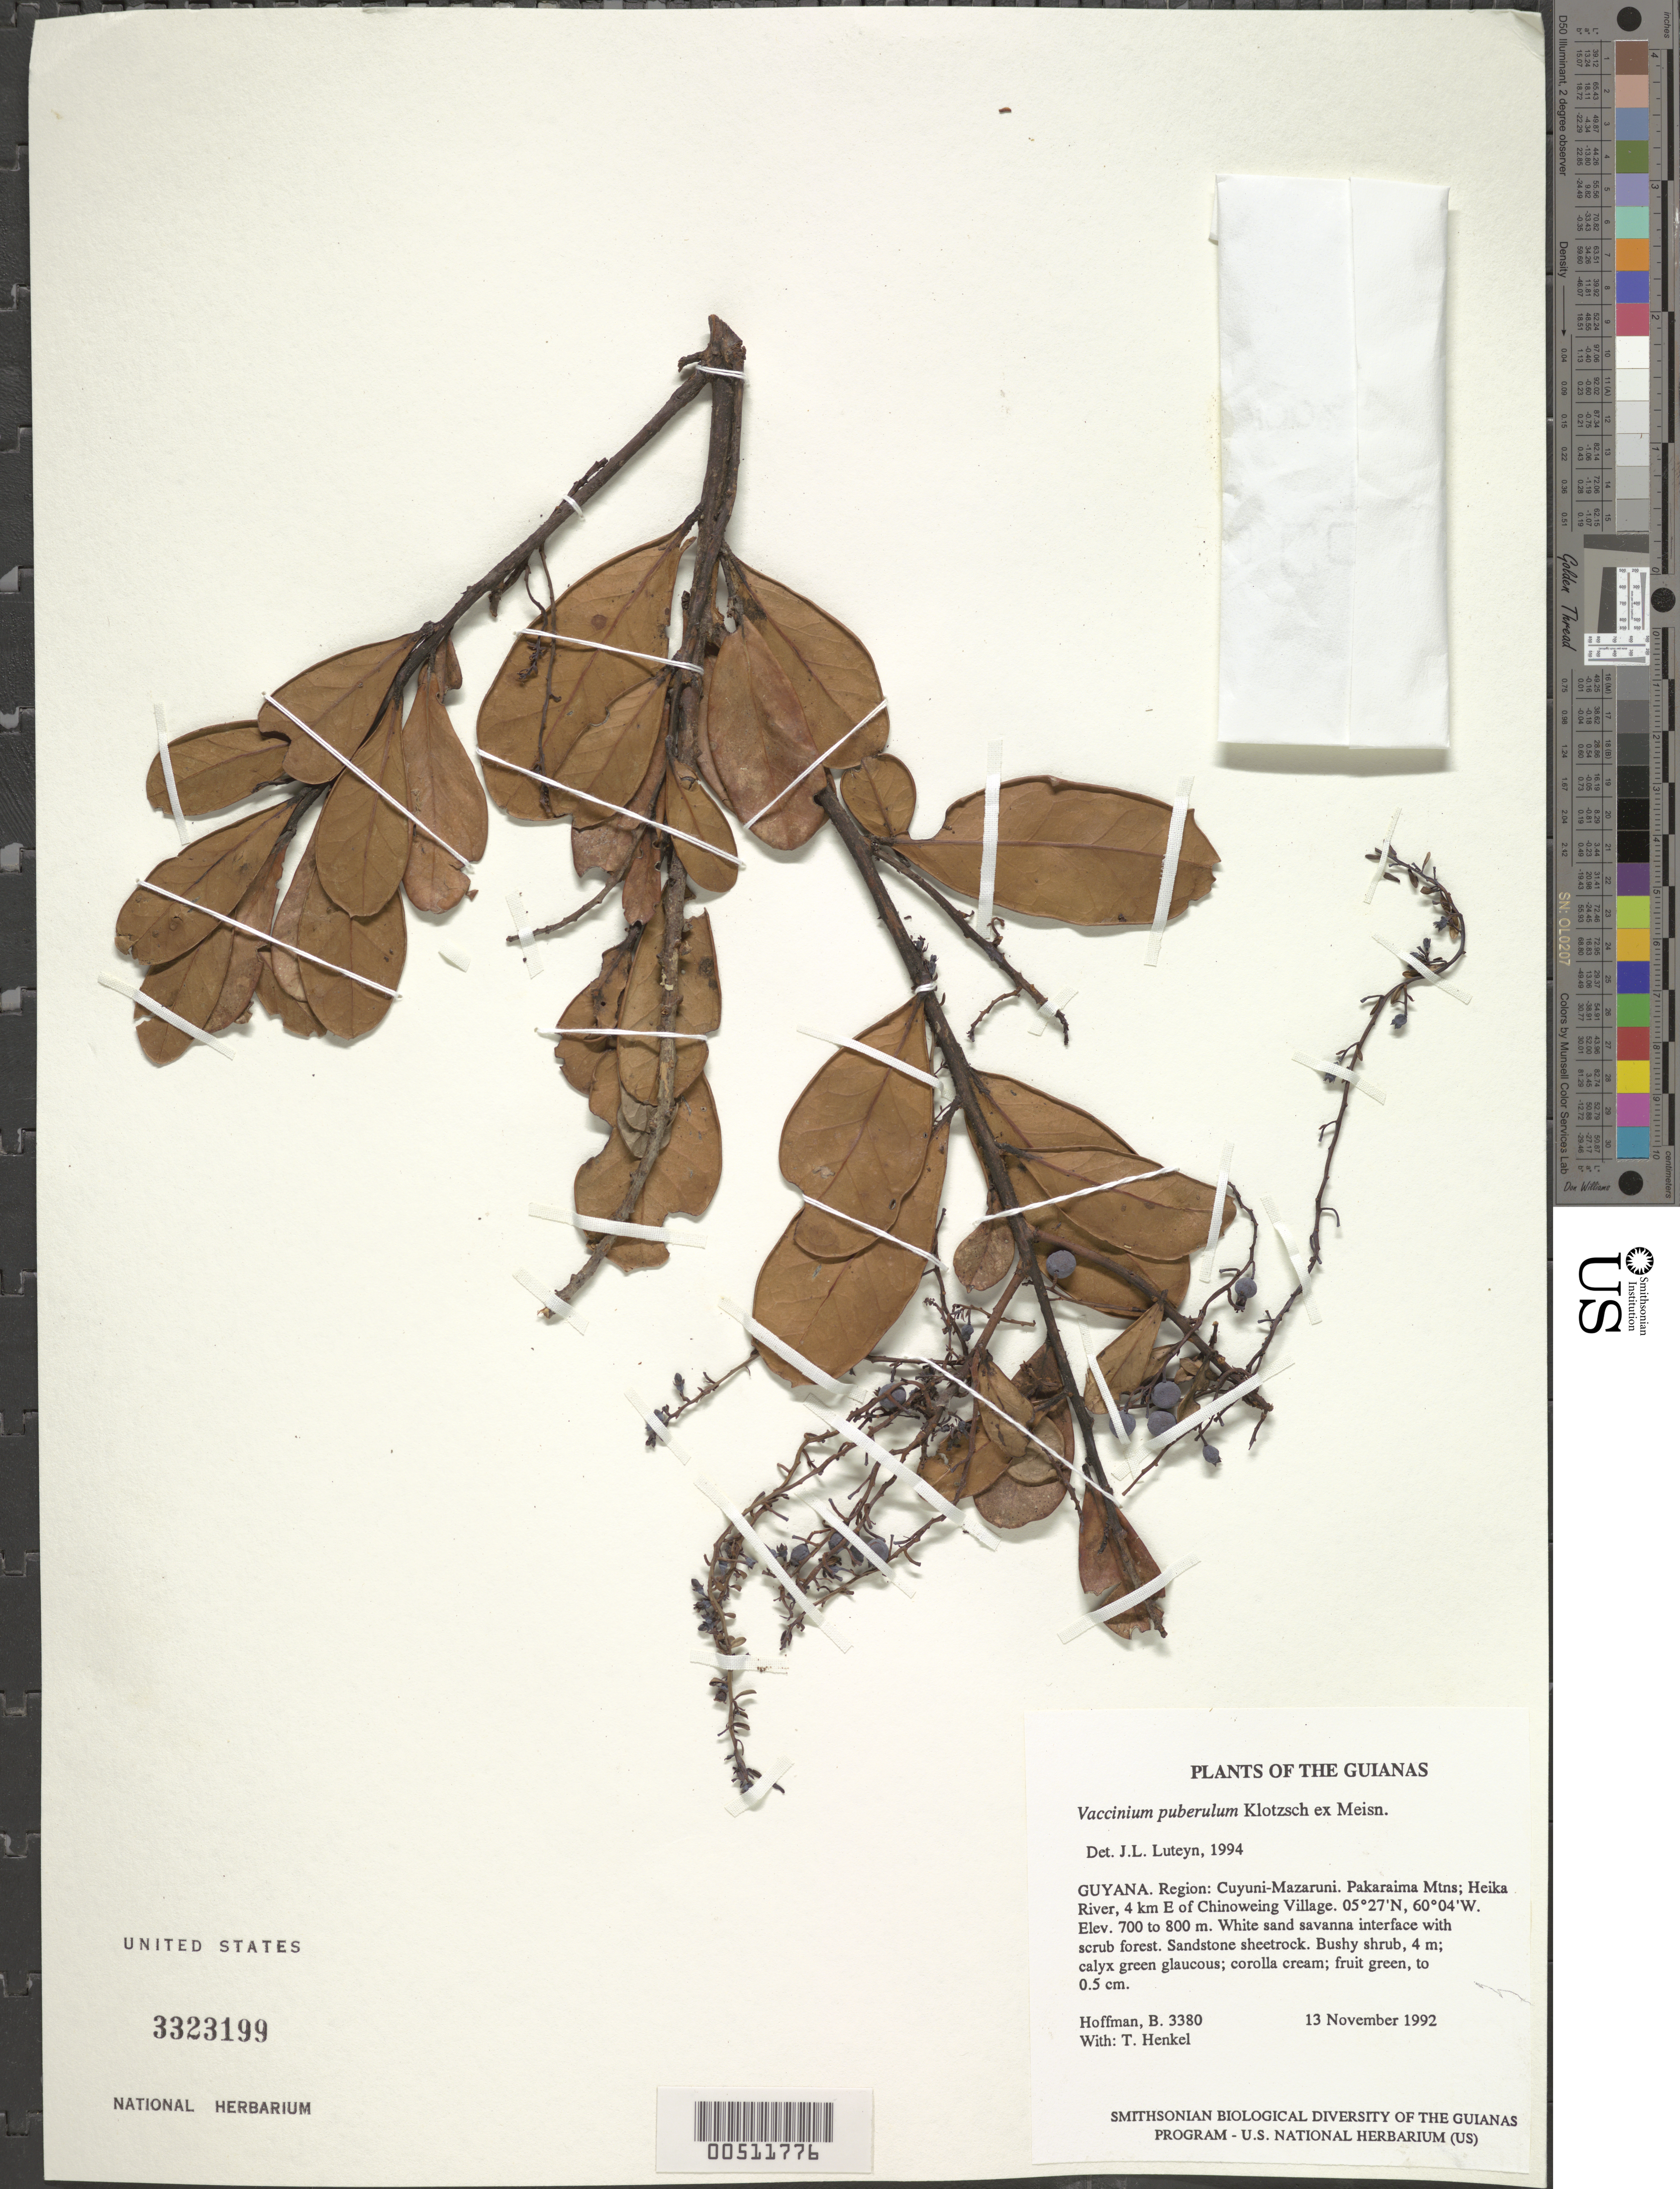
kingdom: Plantae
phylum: Tracheophyta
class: Magnoliopsida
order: Ericales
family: Ericaceae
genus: Vaccinium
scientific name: Vaccinium puberulum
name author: Klotzsch ex Meisn.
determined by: Luteyn, J. L.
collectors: B. Hoffman & T. Henkel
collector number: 3380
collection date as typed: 13 November 1992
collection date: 1992-11-13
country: Guyana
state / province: Cuyuni-Mazaruni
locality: Pakaraima Mountains; Heika River, 4 km E of Chinoweing village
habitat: White sand savanna interface with scrub forest. Sandstone sheetrock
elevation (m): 700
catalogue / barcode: US 3323199